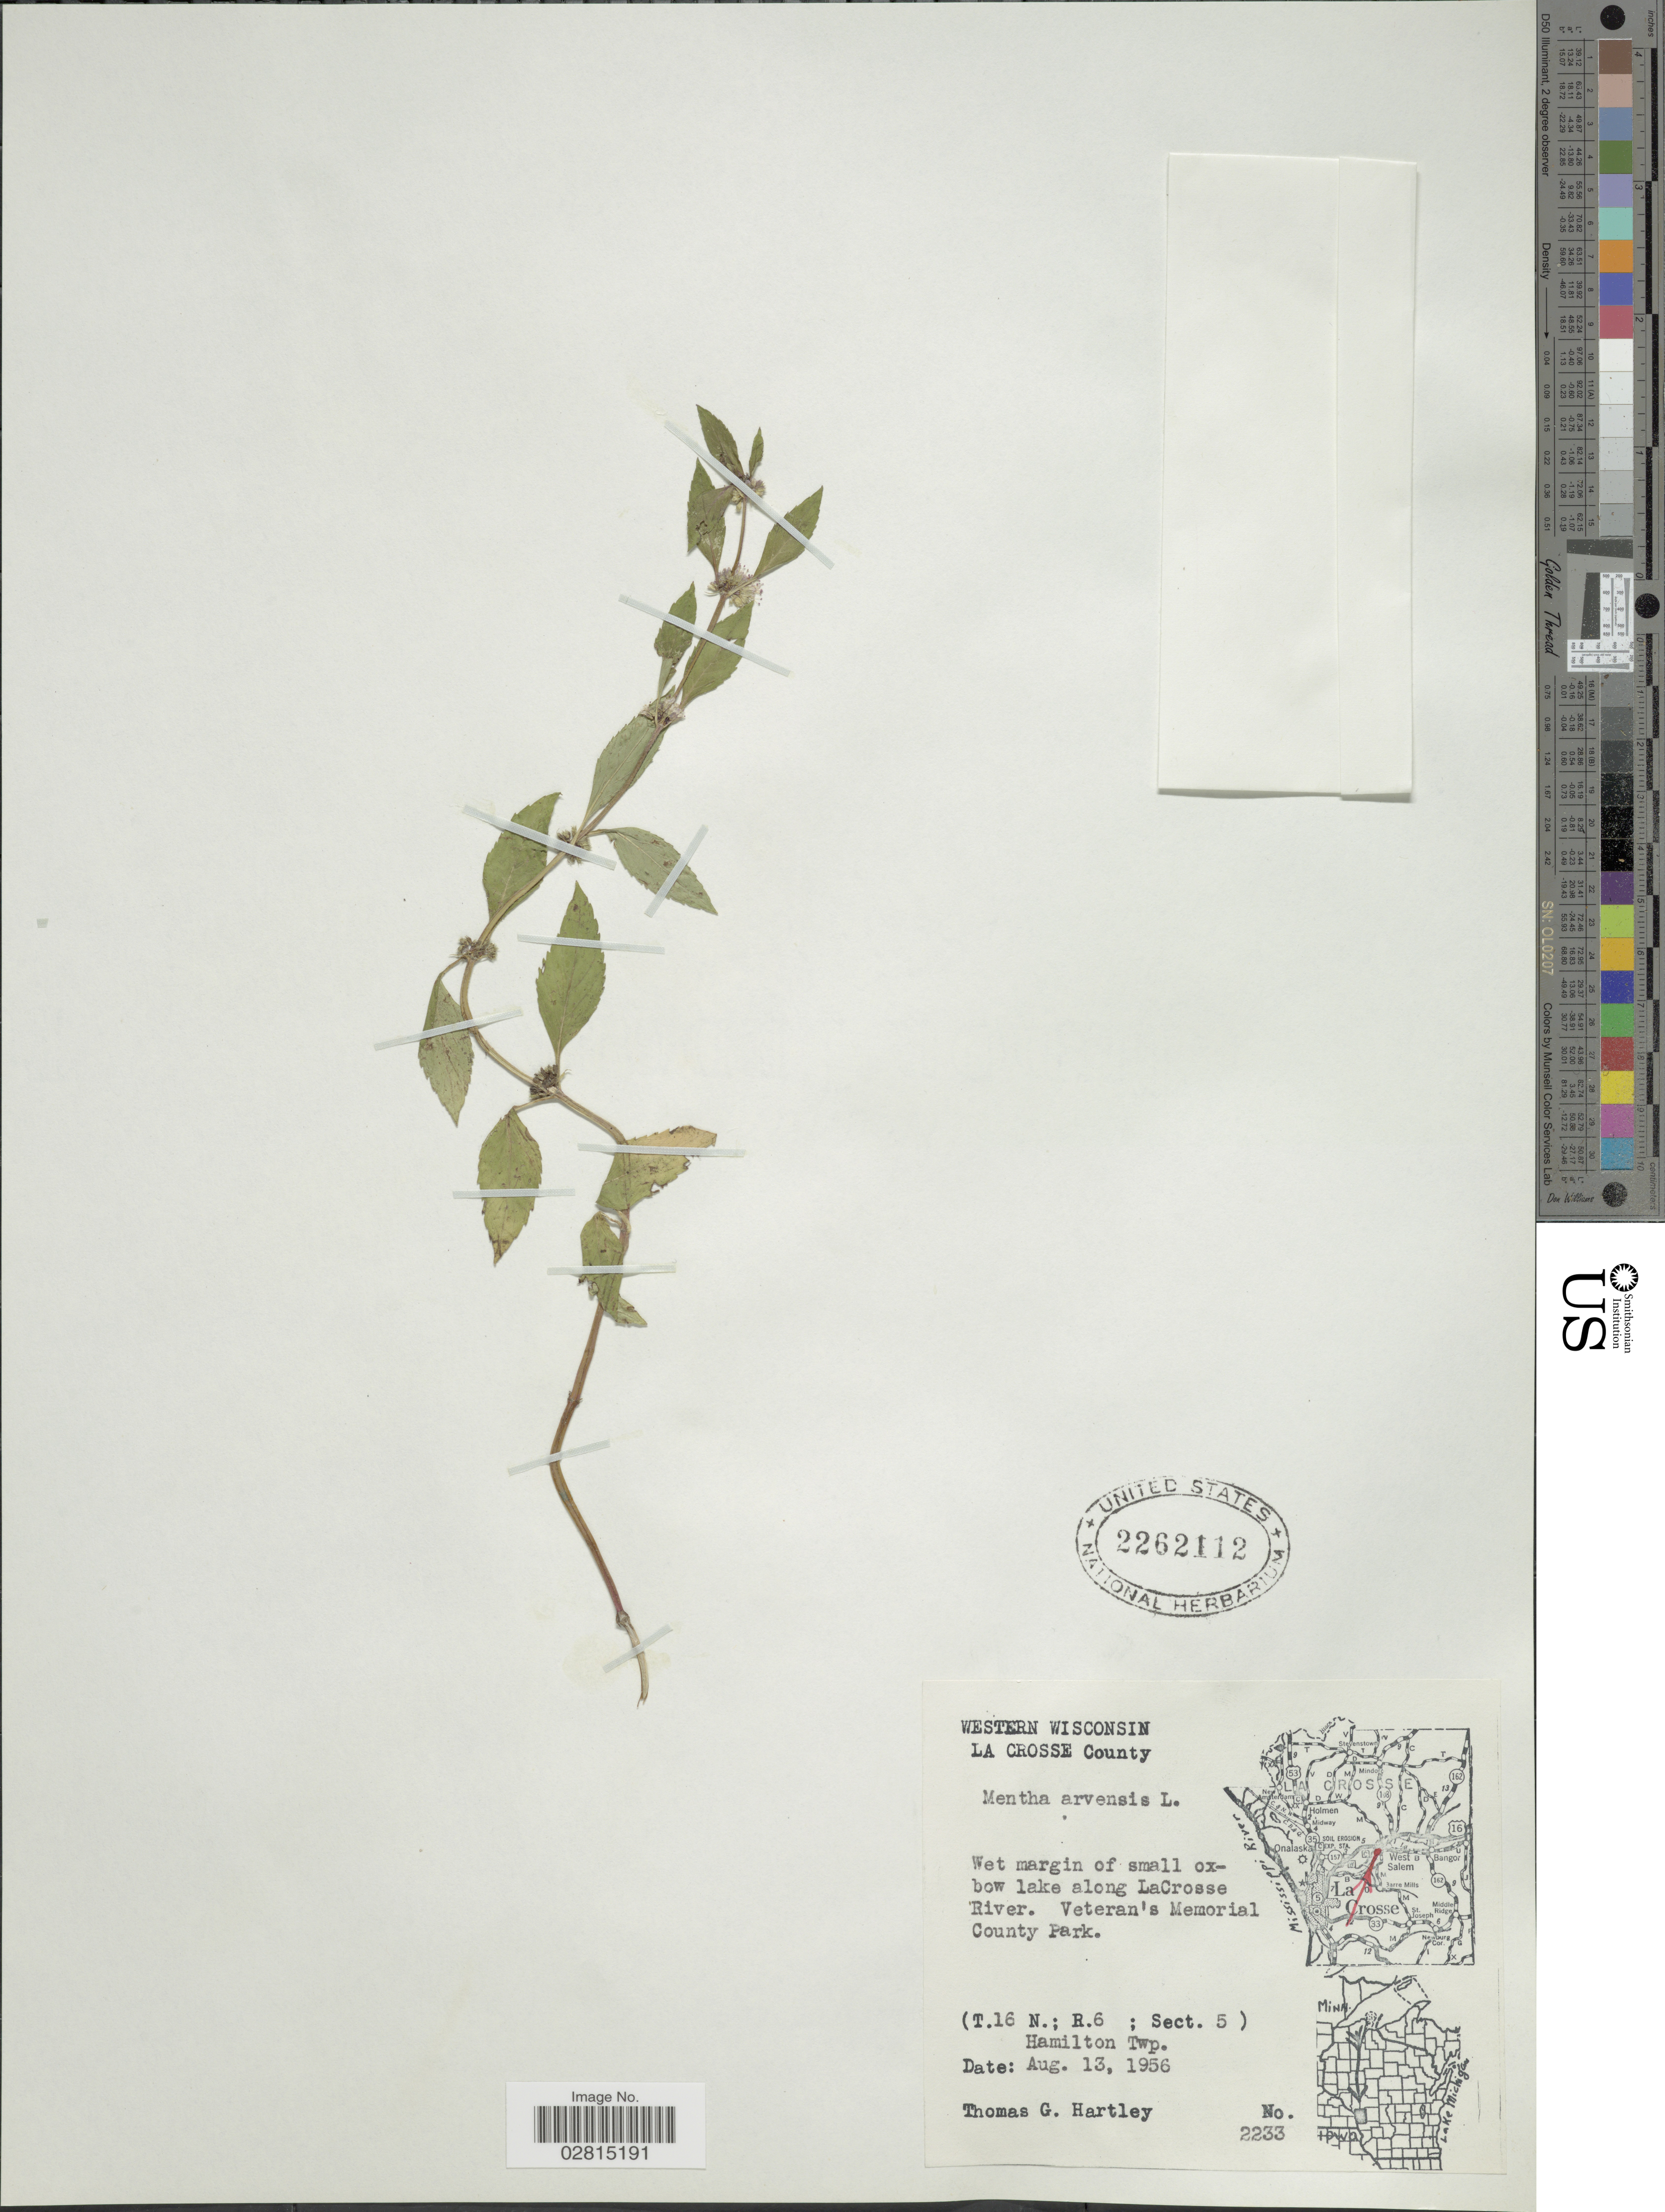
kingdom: Plantae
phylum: Tracheophyta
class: Magnoliopsida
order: Lamiales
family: Lamiaceae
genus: Mentha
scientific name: Mentha arvensis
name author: L.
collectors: T. G. Hartley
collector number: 2233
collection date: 1956-08-13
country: United States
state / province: Wisconsin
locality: Western Wisconsin, La Crosse County, lake along LaCrosse River, Veteran's Memorial County Park (T16N; R6; Sect5), Hamilton Twp.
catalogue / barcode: US 2262112